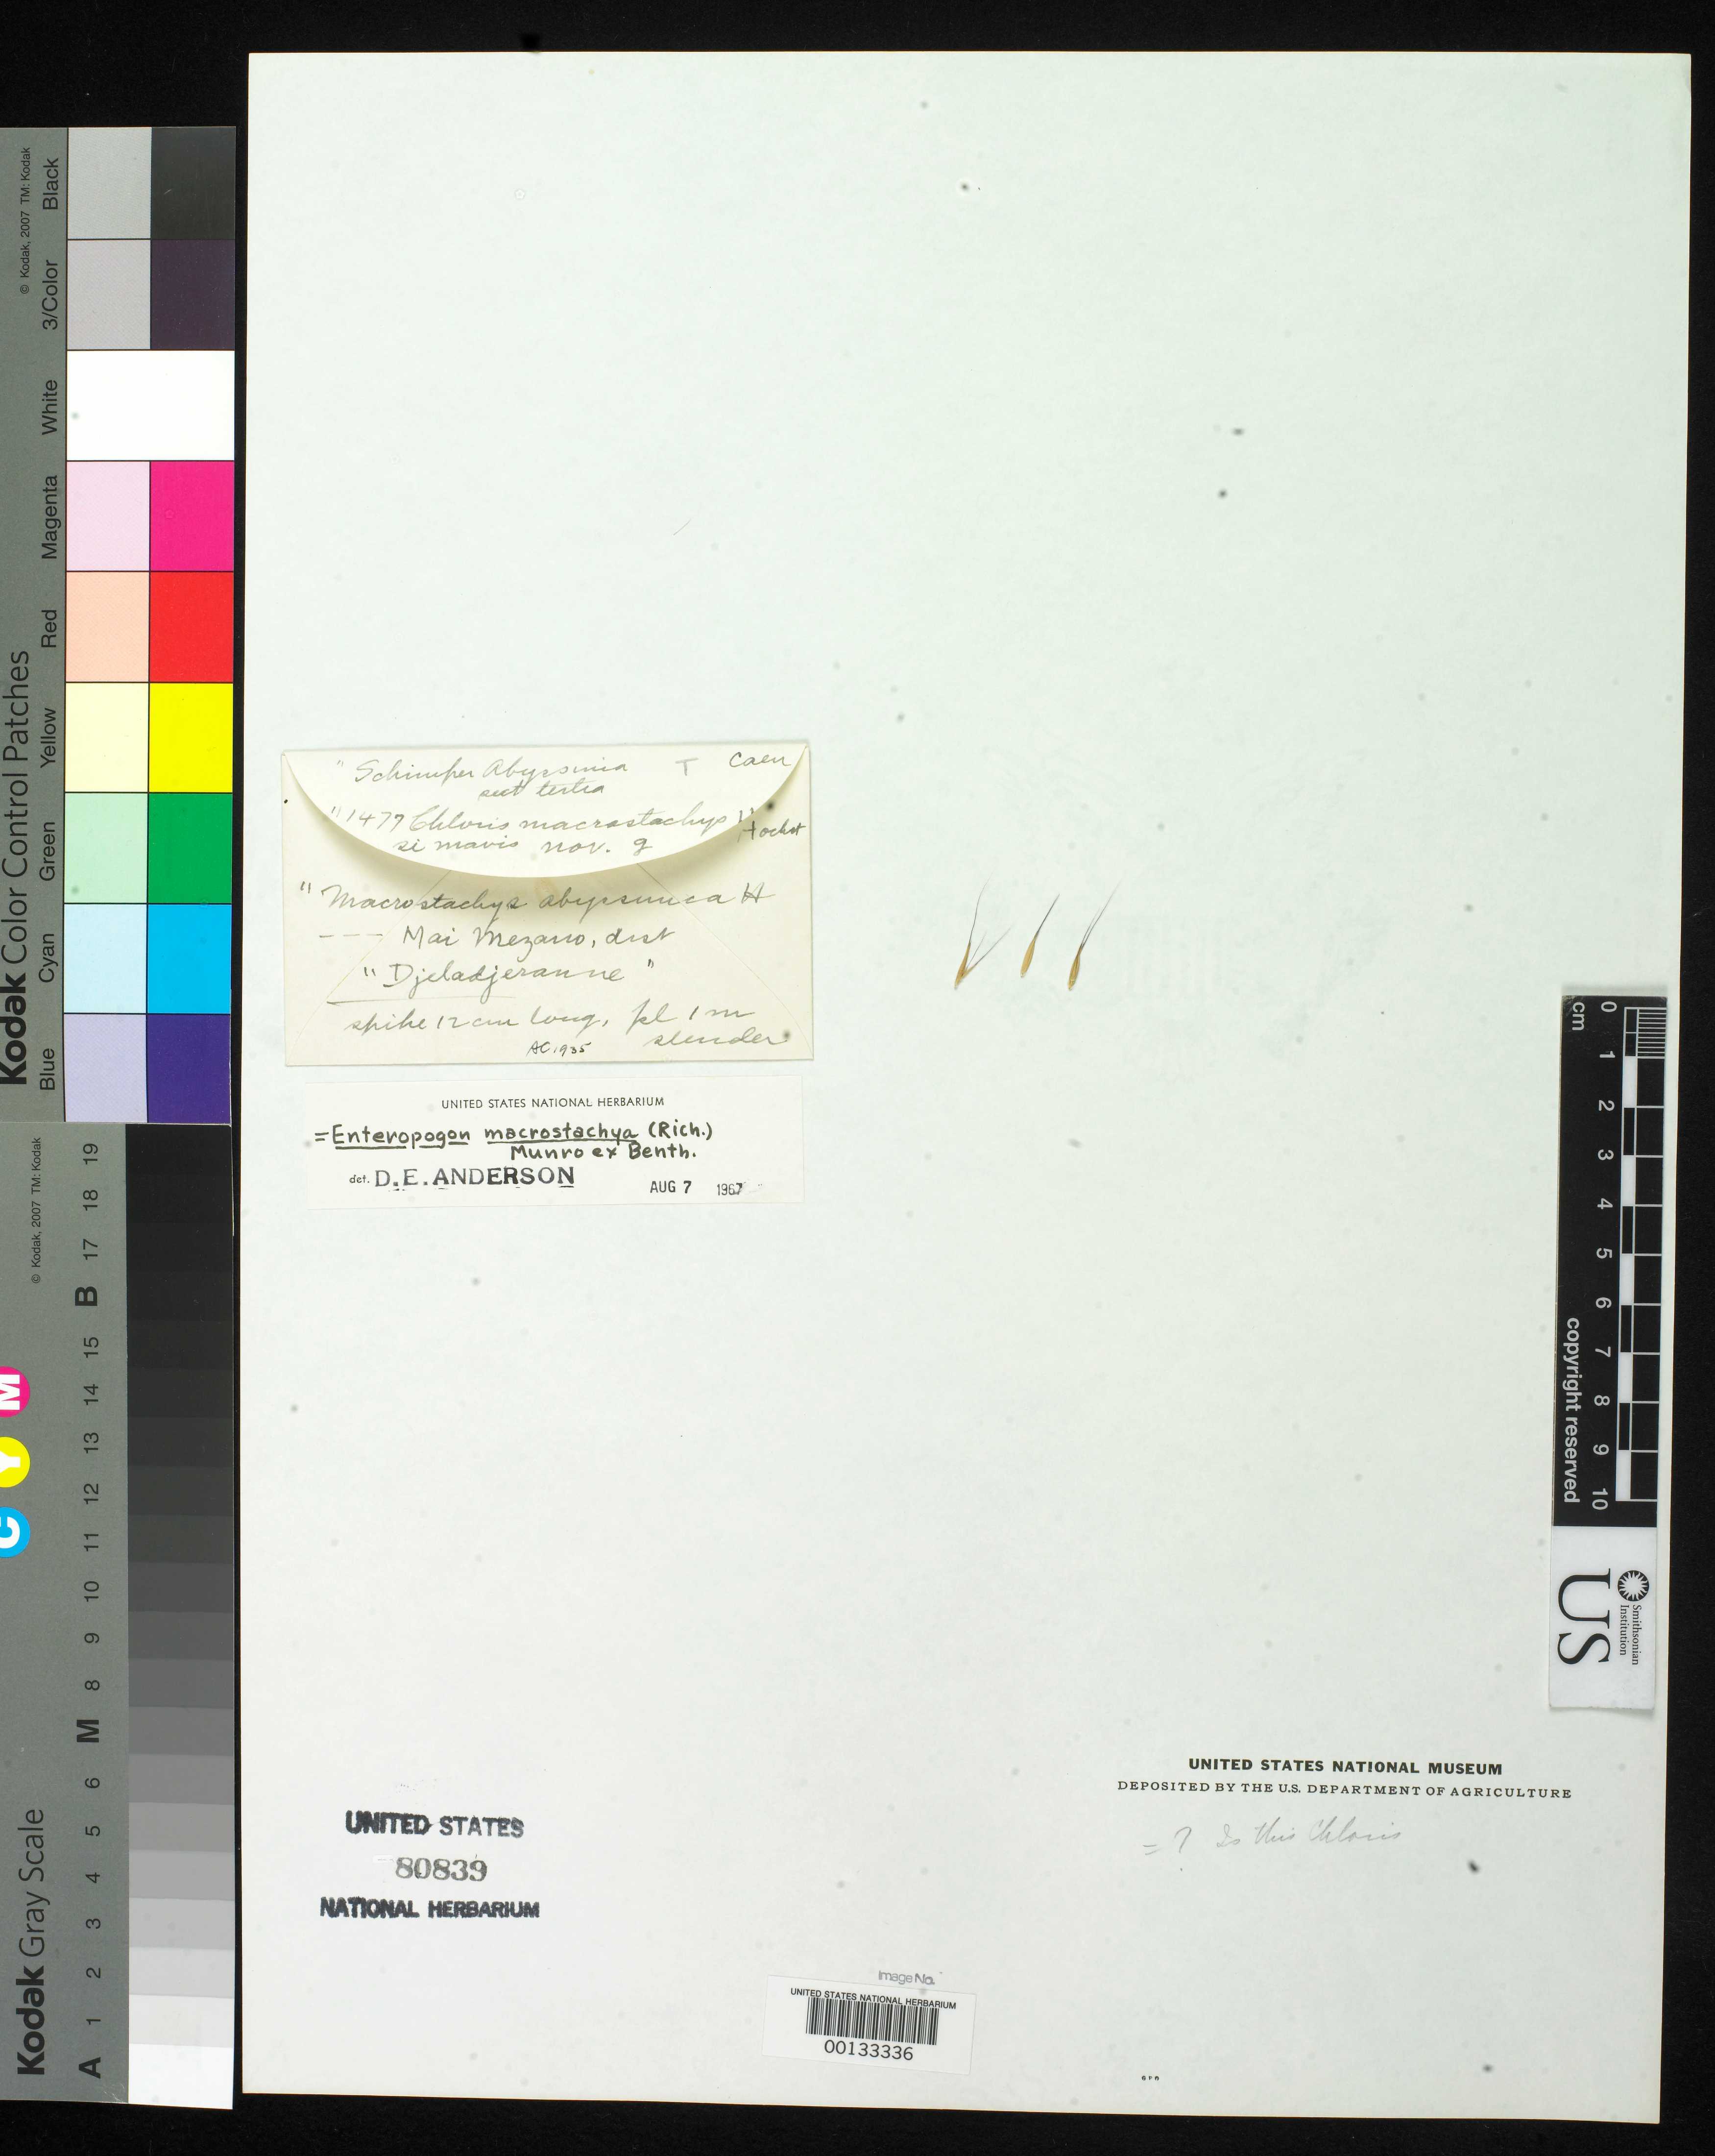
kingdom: Plantae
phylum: Tracheophyta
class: Liliopsida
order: Poales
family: Poaceae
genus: Chloris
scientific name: Chloris macrostachya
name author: Hochst. ex A. Rich.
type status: Type Fragment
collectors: G. W. Schimper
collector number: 1477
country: Ethiopia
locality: In Vallis Mai-mezano, Djeladjeranne (Tchelatcherame).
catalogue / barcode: US 80839